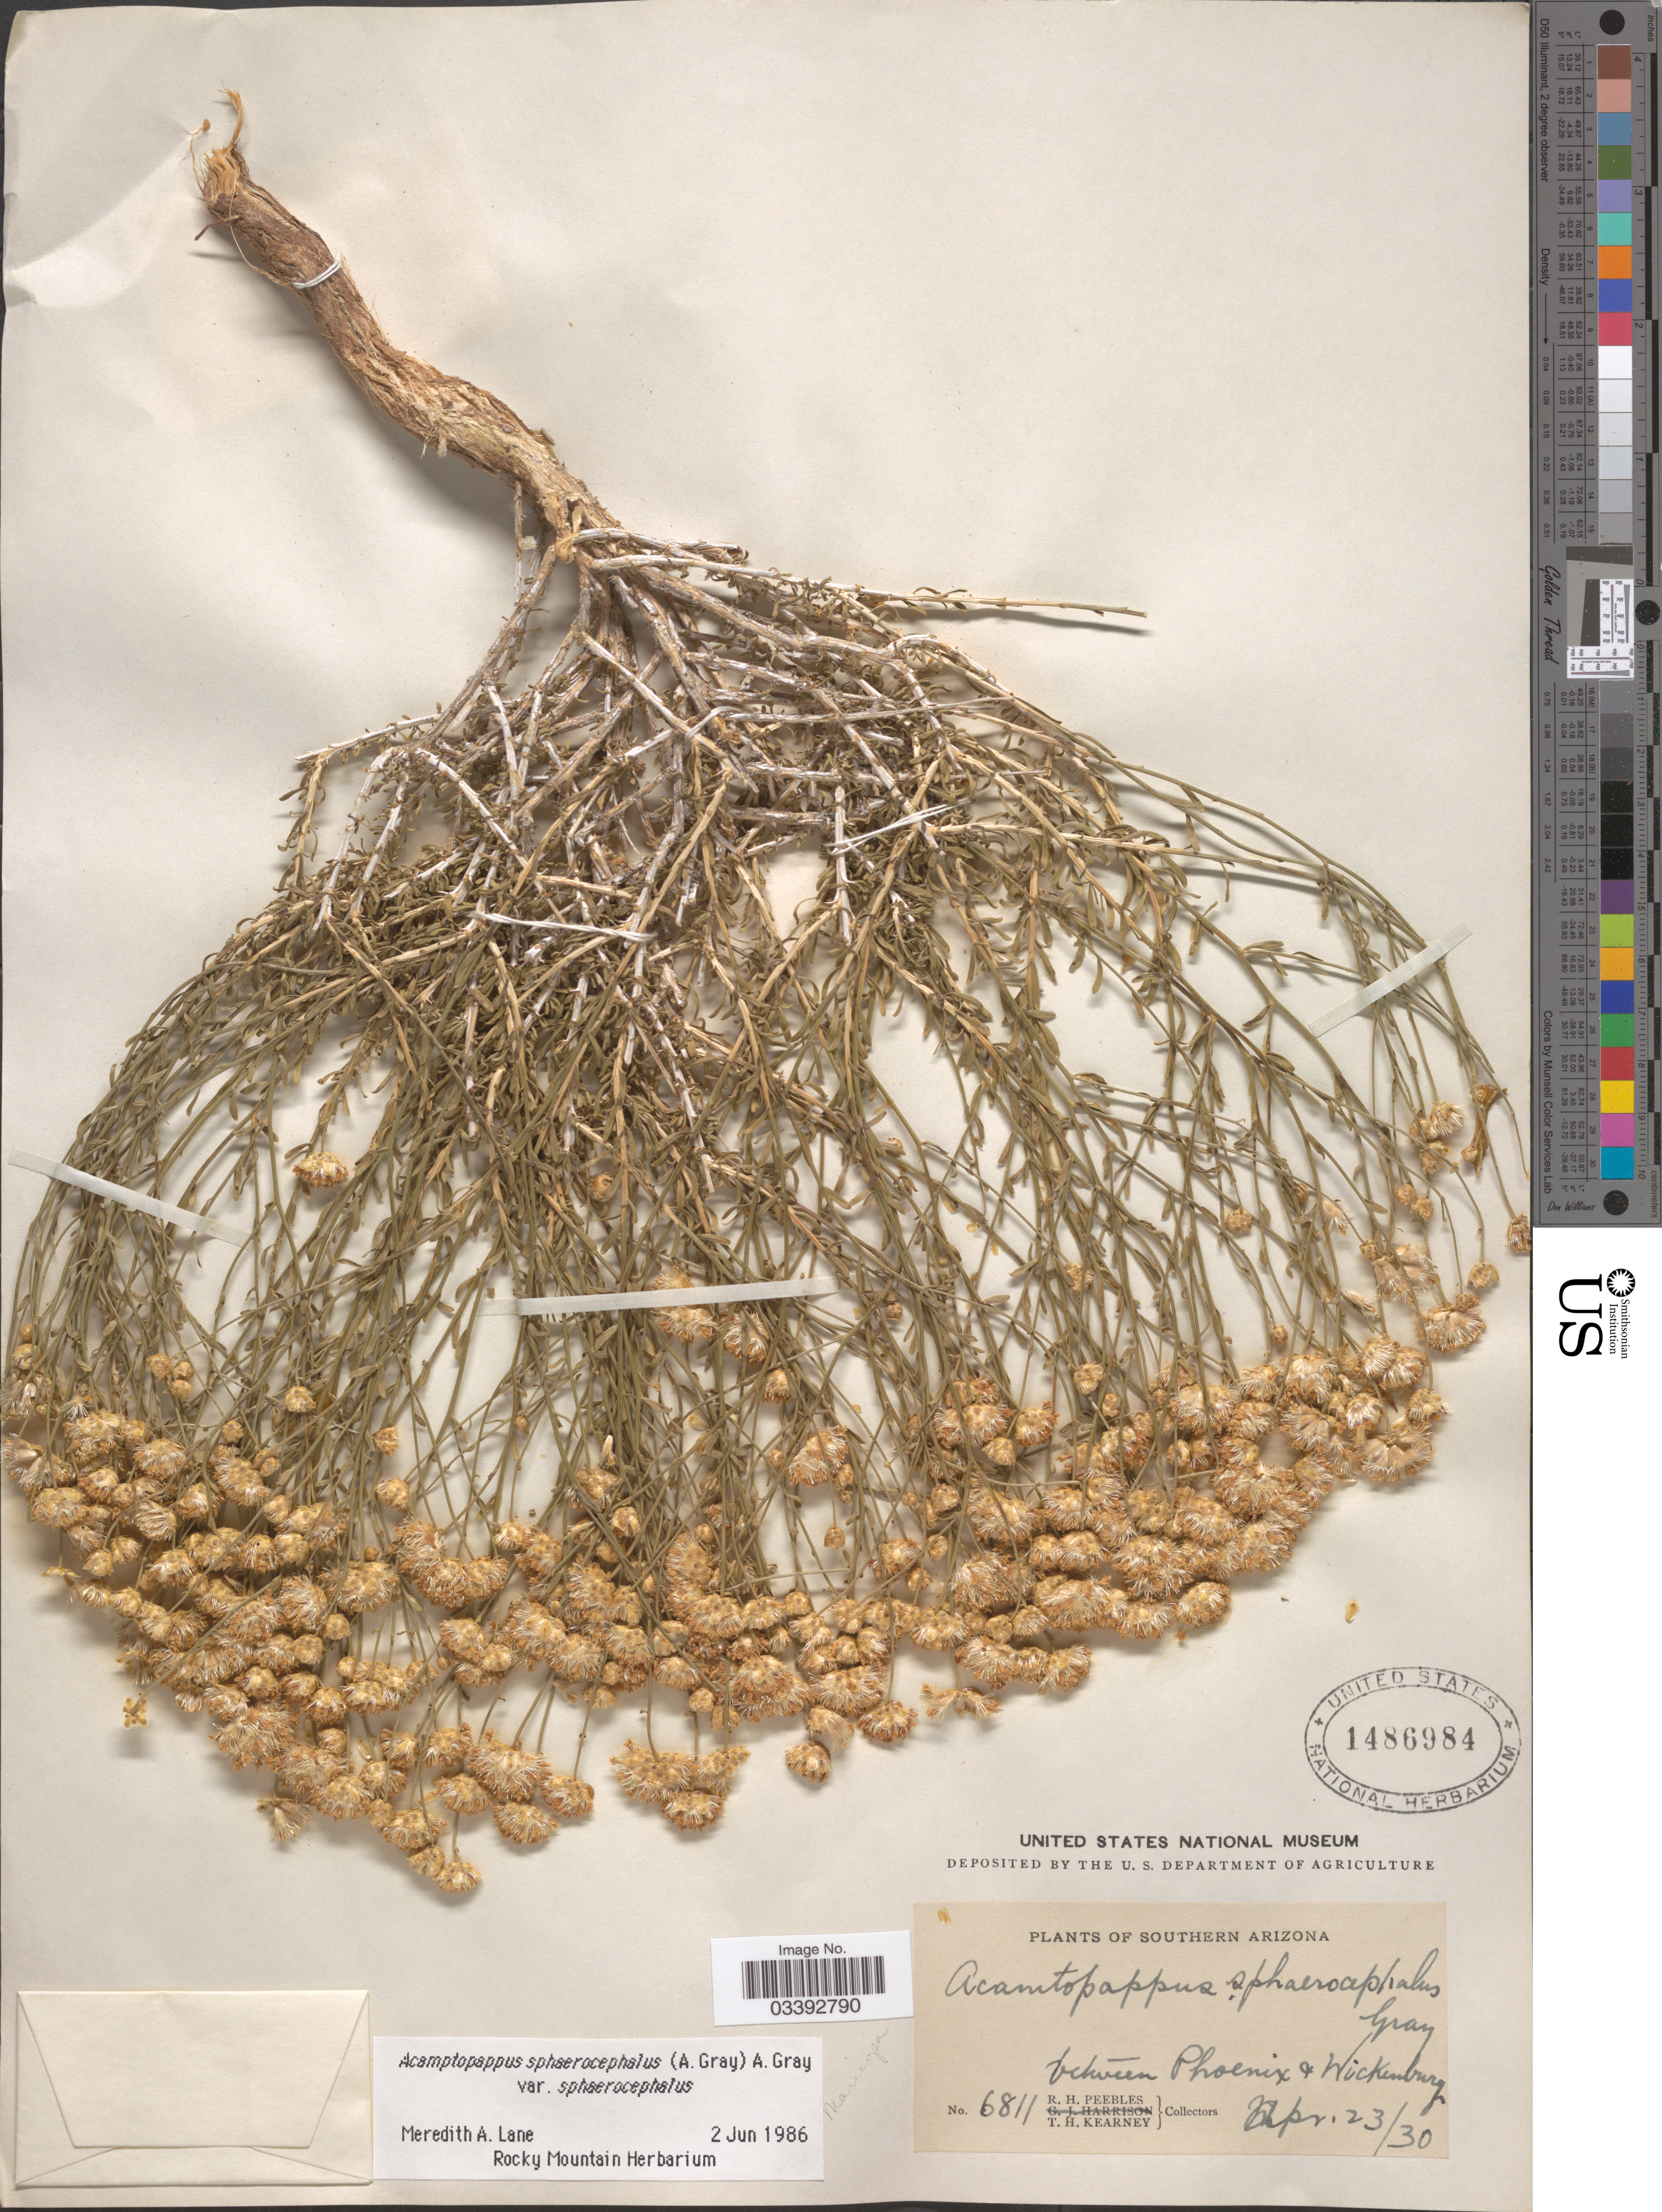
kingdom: Plantae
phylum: Tracheophyta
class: Magnoliopsida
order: Asterales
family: Asteraceae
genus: Acamptopappus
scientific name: Acamptopappus sphaerocephalus var. sphaerocephalus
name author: A. Gray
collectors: R. H. Peebles & T. H. Kearney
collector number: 6811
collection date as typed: Transcribed d/m/y: 23/4/30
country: United States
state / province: Arizona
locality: Southern Arizona, between Phoenix & Wickenburg. Maricopa.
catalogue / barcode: US 1486984